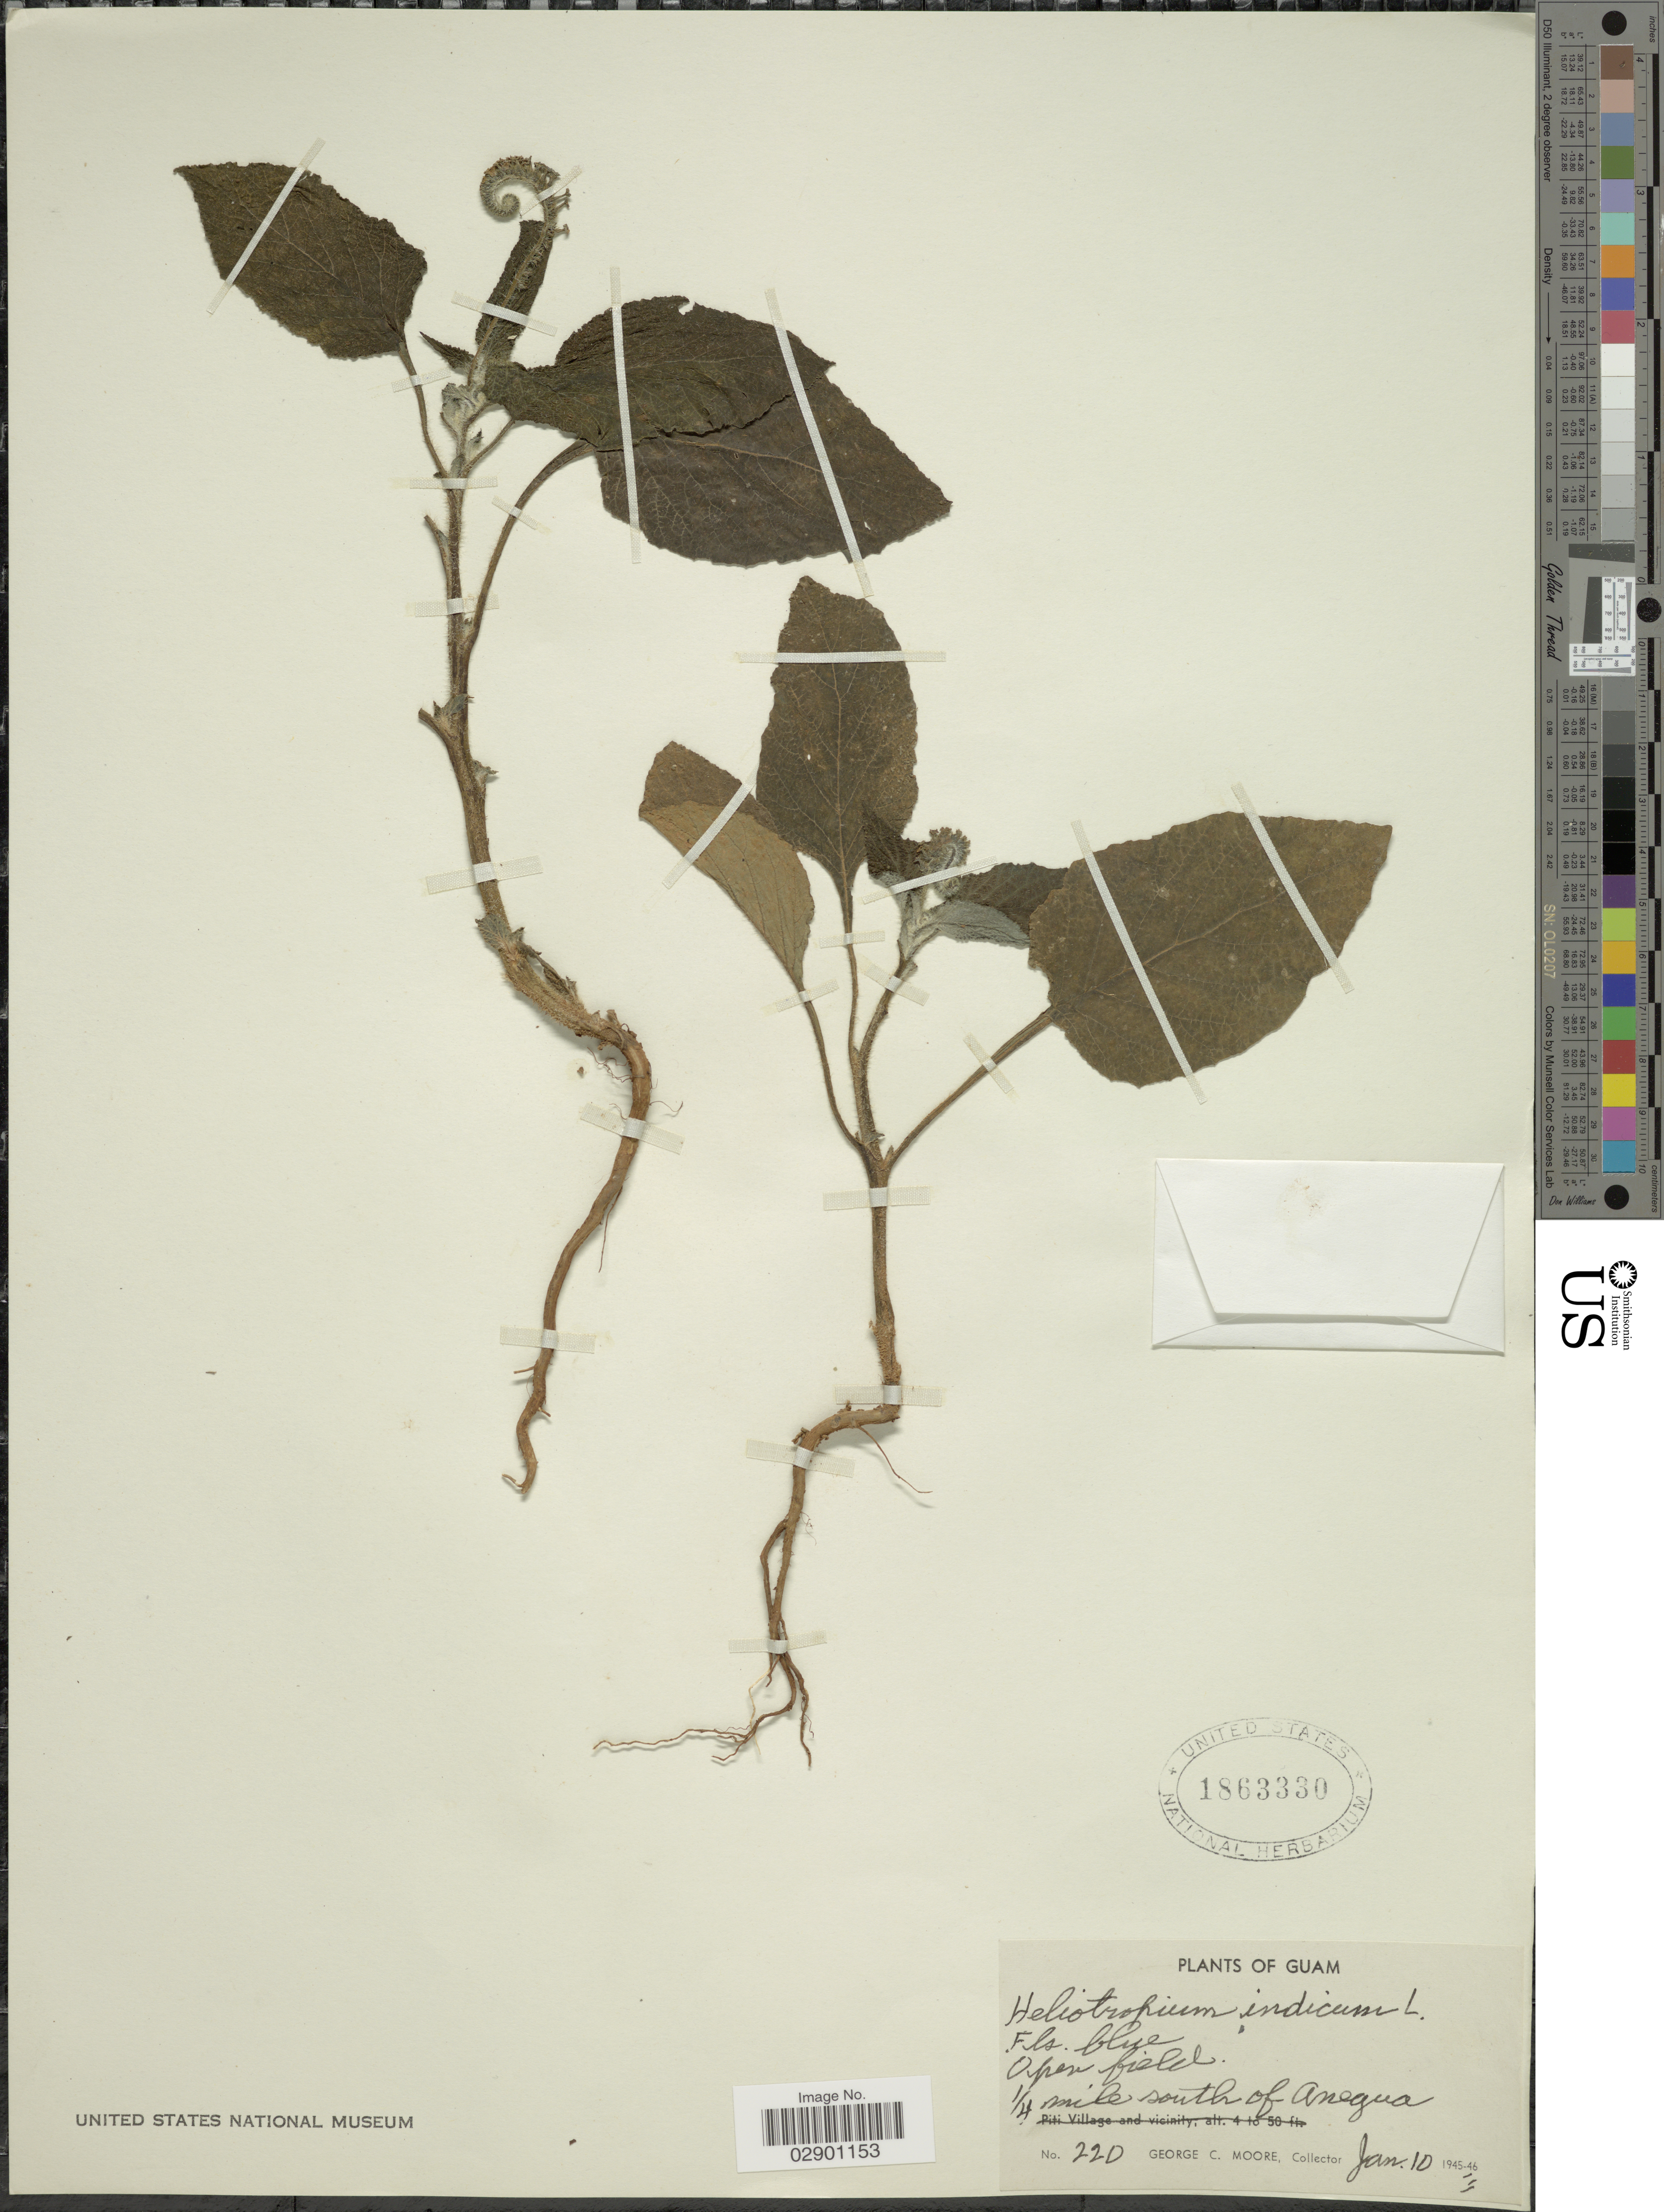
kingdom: Plantae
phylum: Tracheophyta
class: Magnoliopsida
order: Boraginales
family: Heliotropiaceae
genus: Heliotropium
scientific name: Heliotropium indicum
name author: L.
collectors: G. C. Moore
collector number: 220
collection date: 1945-01-10/1946-01-10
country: Guam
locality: ¼ mile south of Anegua.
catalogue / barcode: US 1863330